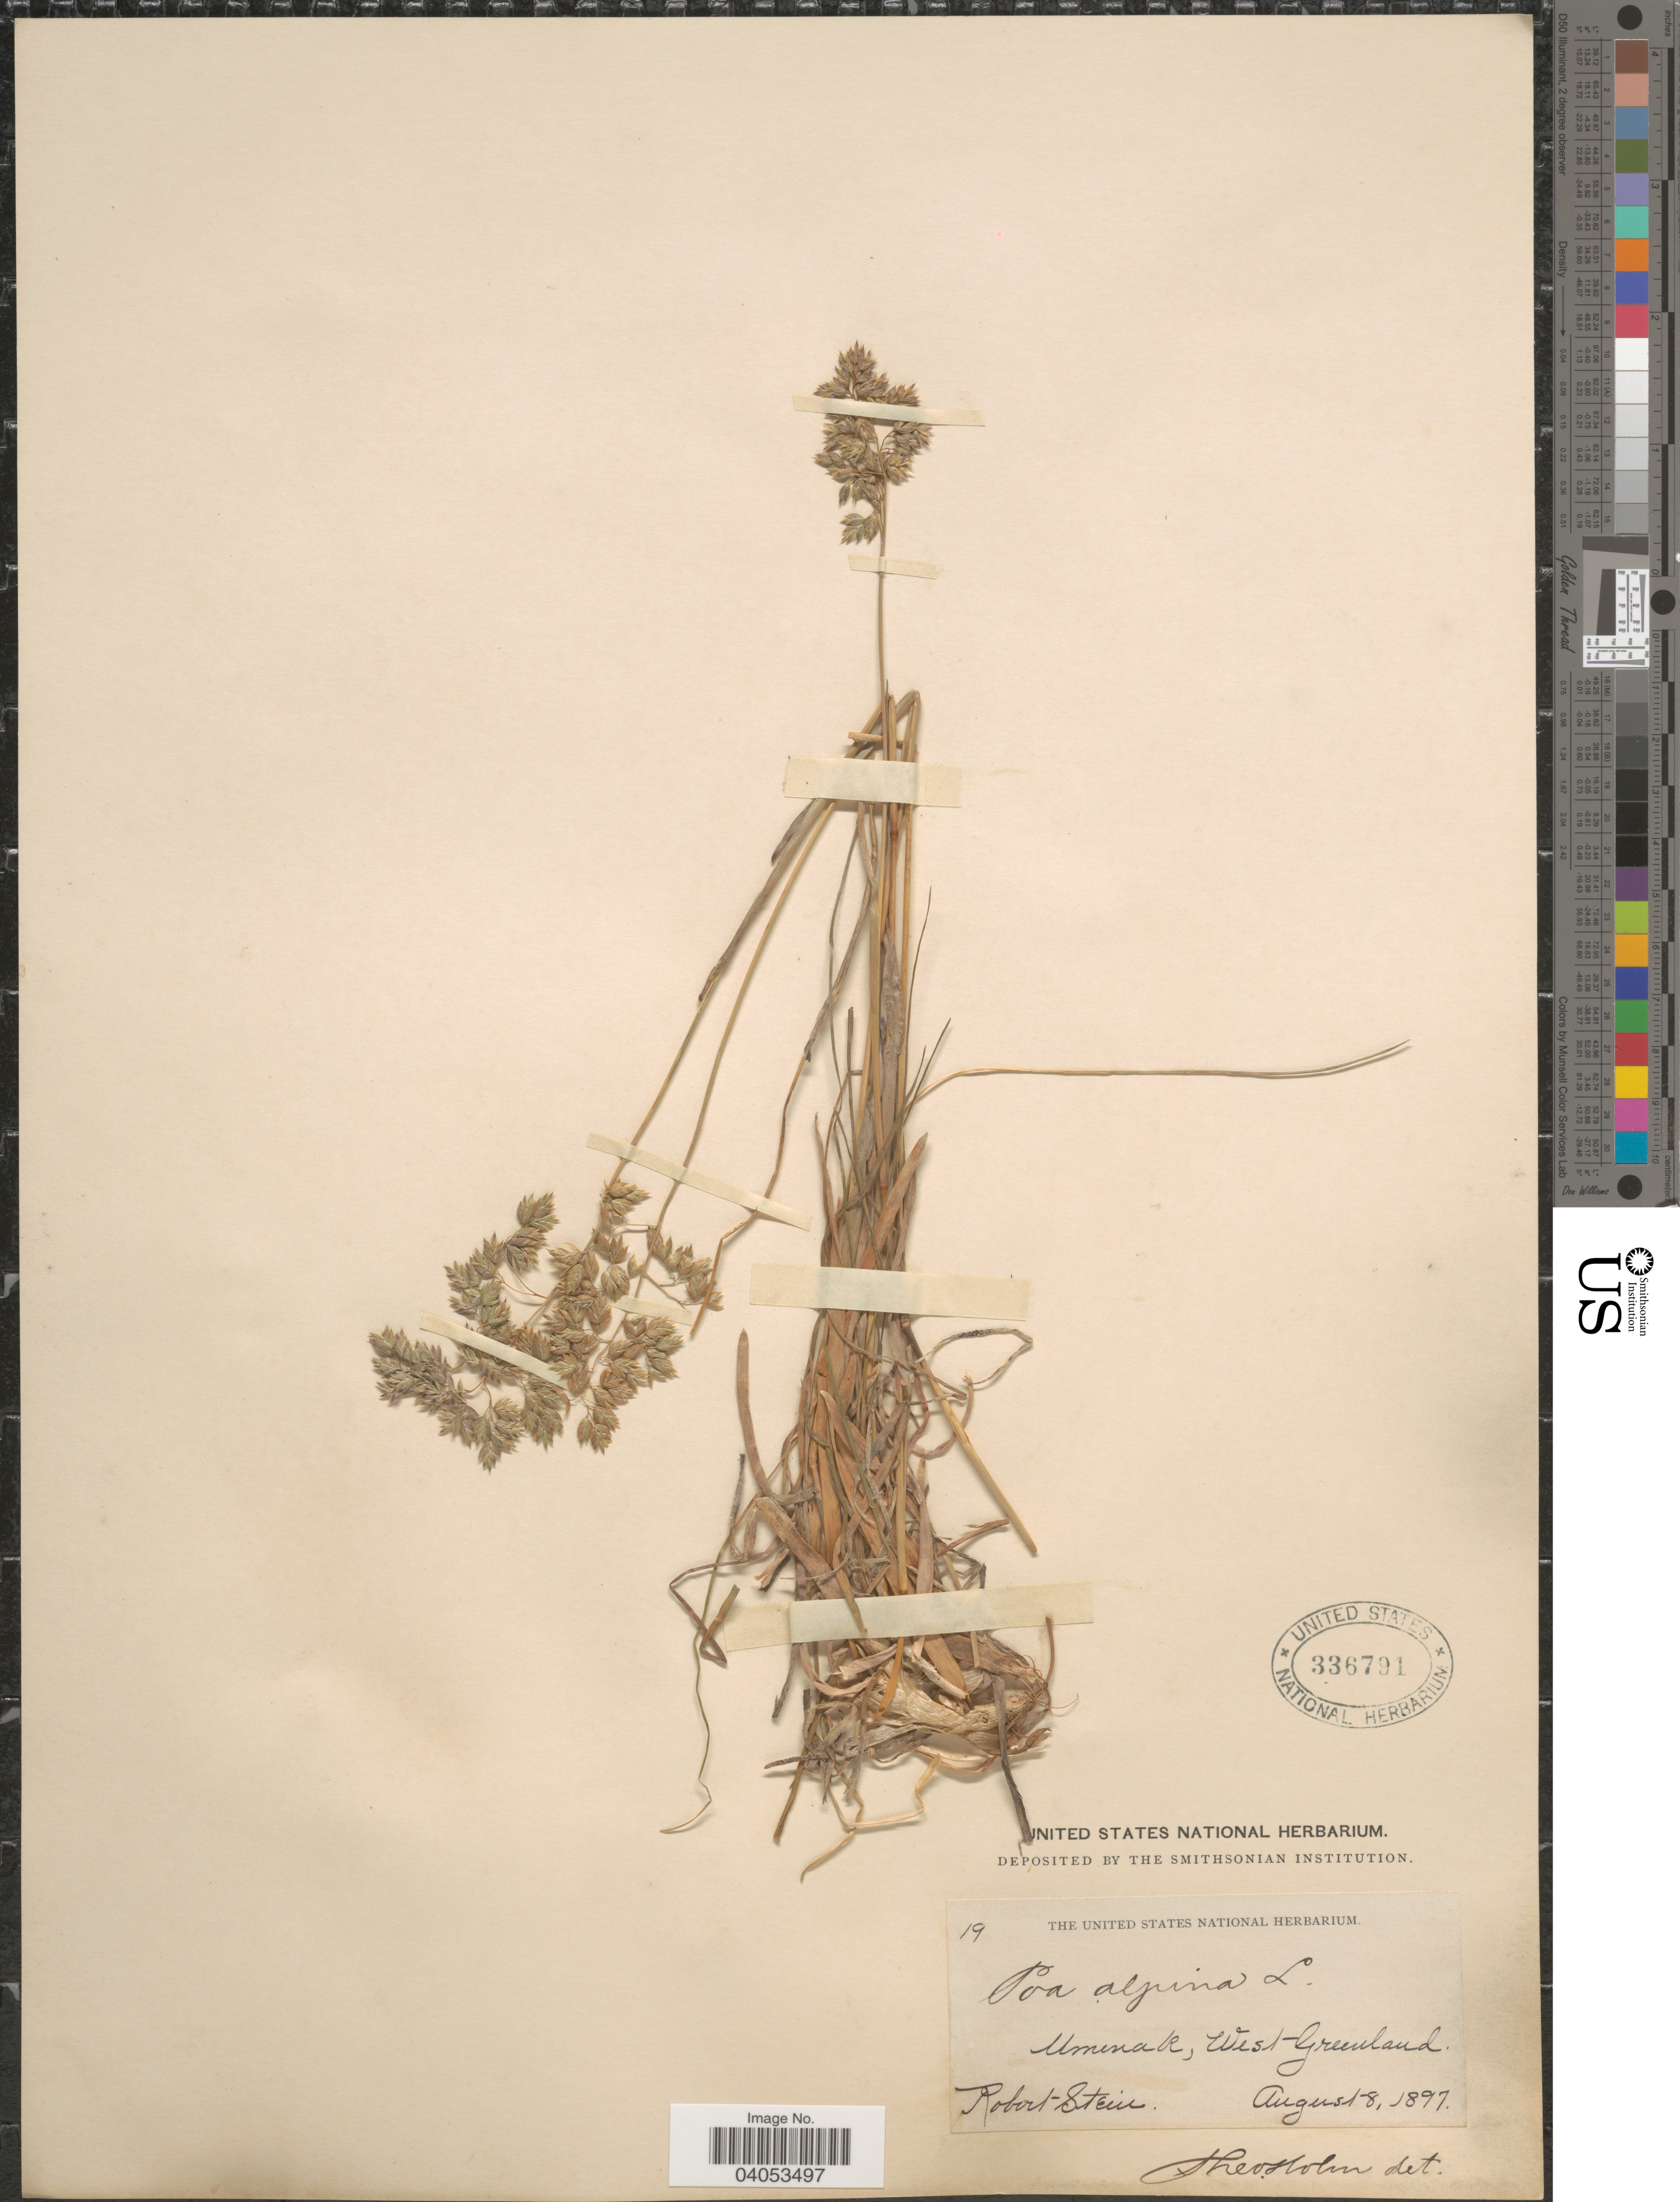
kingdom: Plantae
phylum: Tracheophyta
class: Liliopsida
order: Poales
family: Poaceae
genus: Poa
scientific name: Poa alpina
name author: L.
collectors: Robert-Stein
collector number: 19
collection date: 1897-08-08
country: Greenland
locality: Umenak, West Greenland.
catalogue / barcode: US 336791